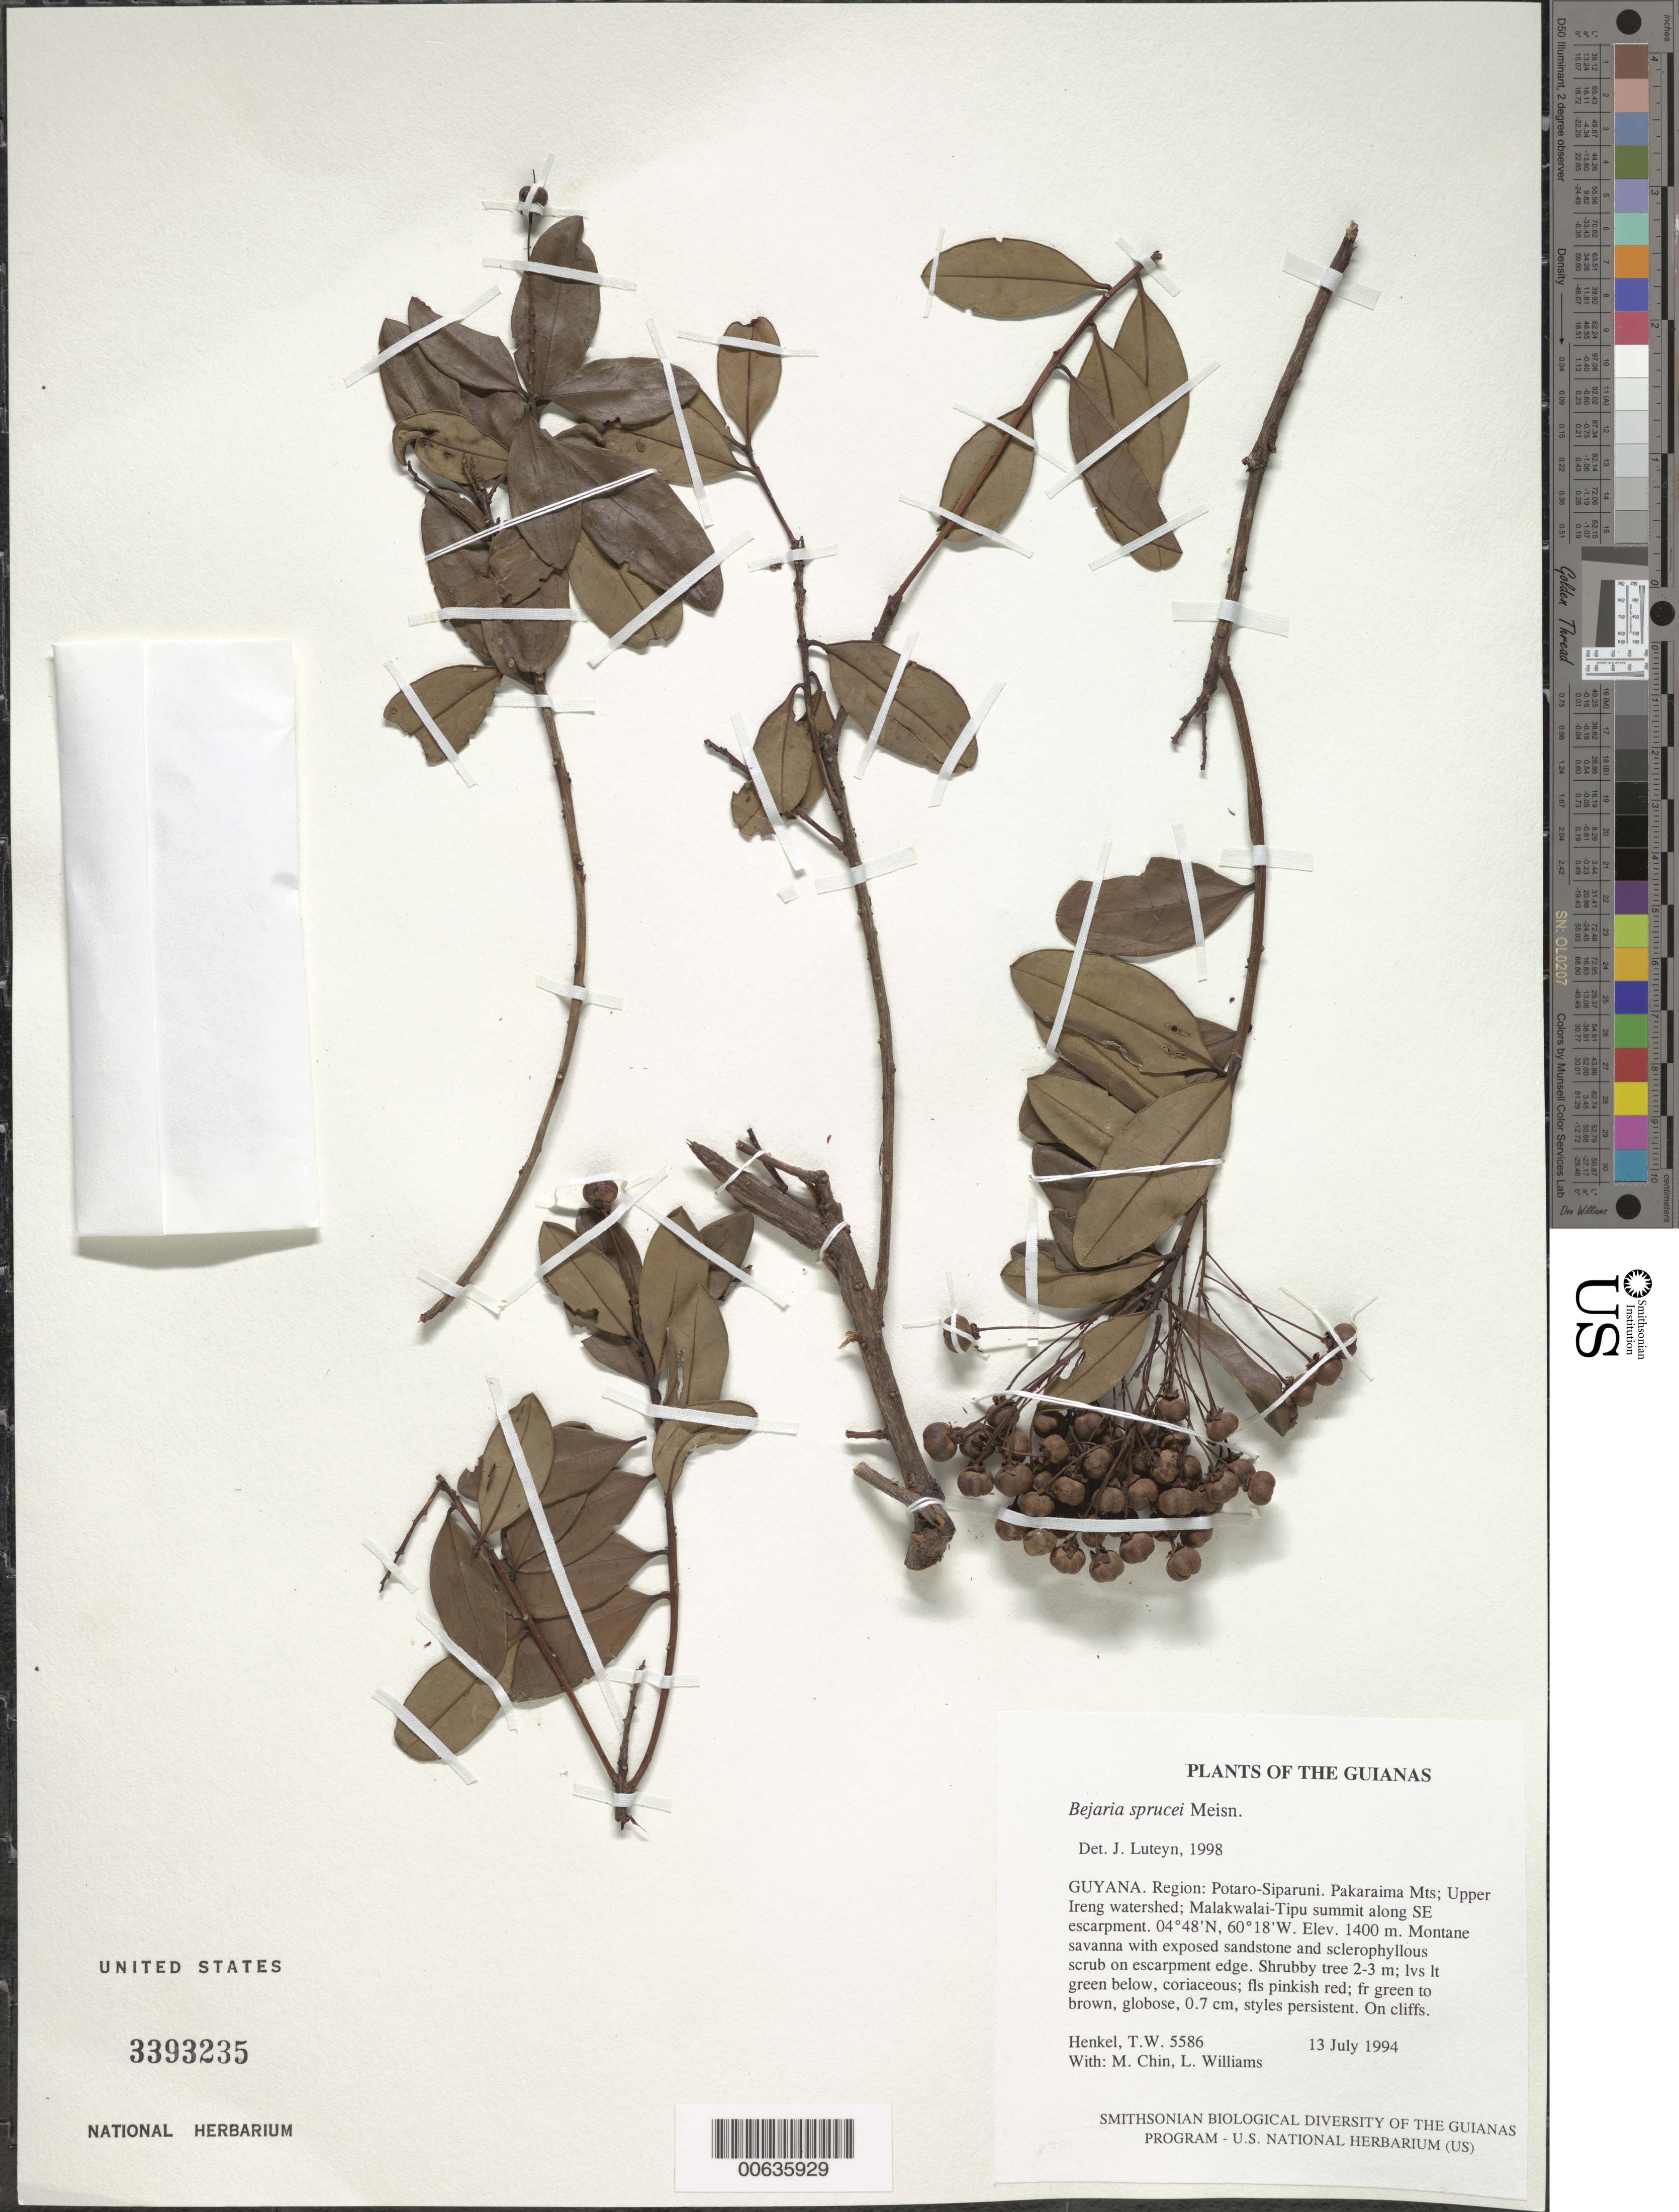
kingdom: Plantae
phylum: Tracheophyta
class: Magnoliopsida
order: Ericales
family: Ericaceae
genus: Bejaria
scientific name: Bejaria sprucei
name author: Meisn.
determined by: Luteyn, J. L.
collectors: T. Henkel, M. Chin & L. Williams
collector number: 5586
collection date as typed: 13 July 1994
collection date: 1994-07-13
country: Guyana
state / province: Potaro-Siparuni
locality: Pakaraima Mts; Upper Ireng watershed; Malakwalai-Tipu summit along SE escarpment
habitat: Montane savanna with exposed sandstone and sclerophyllous scrub on escarpment edge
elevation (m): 1400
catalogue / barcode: US 3393235